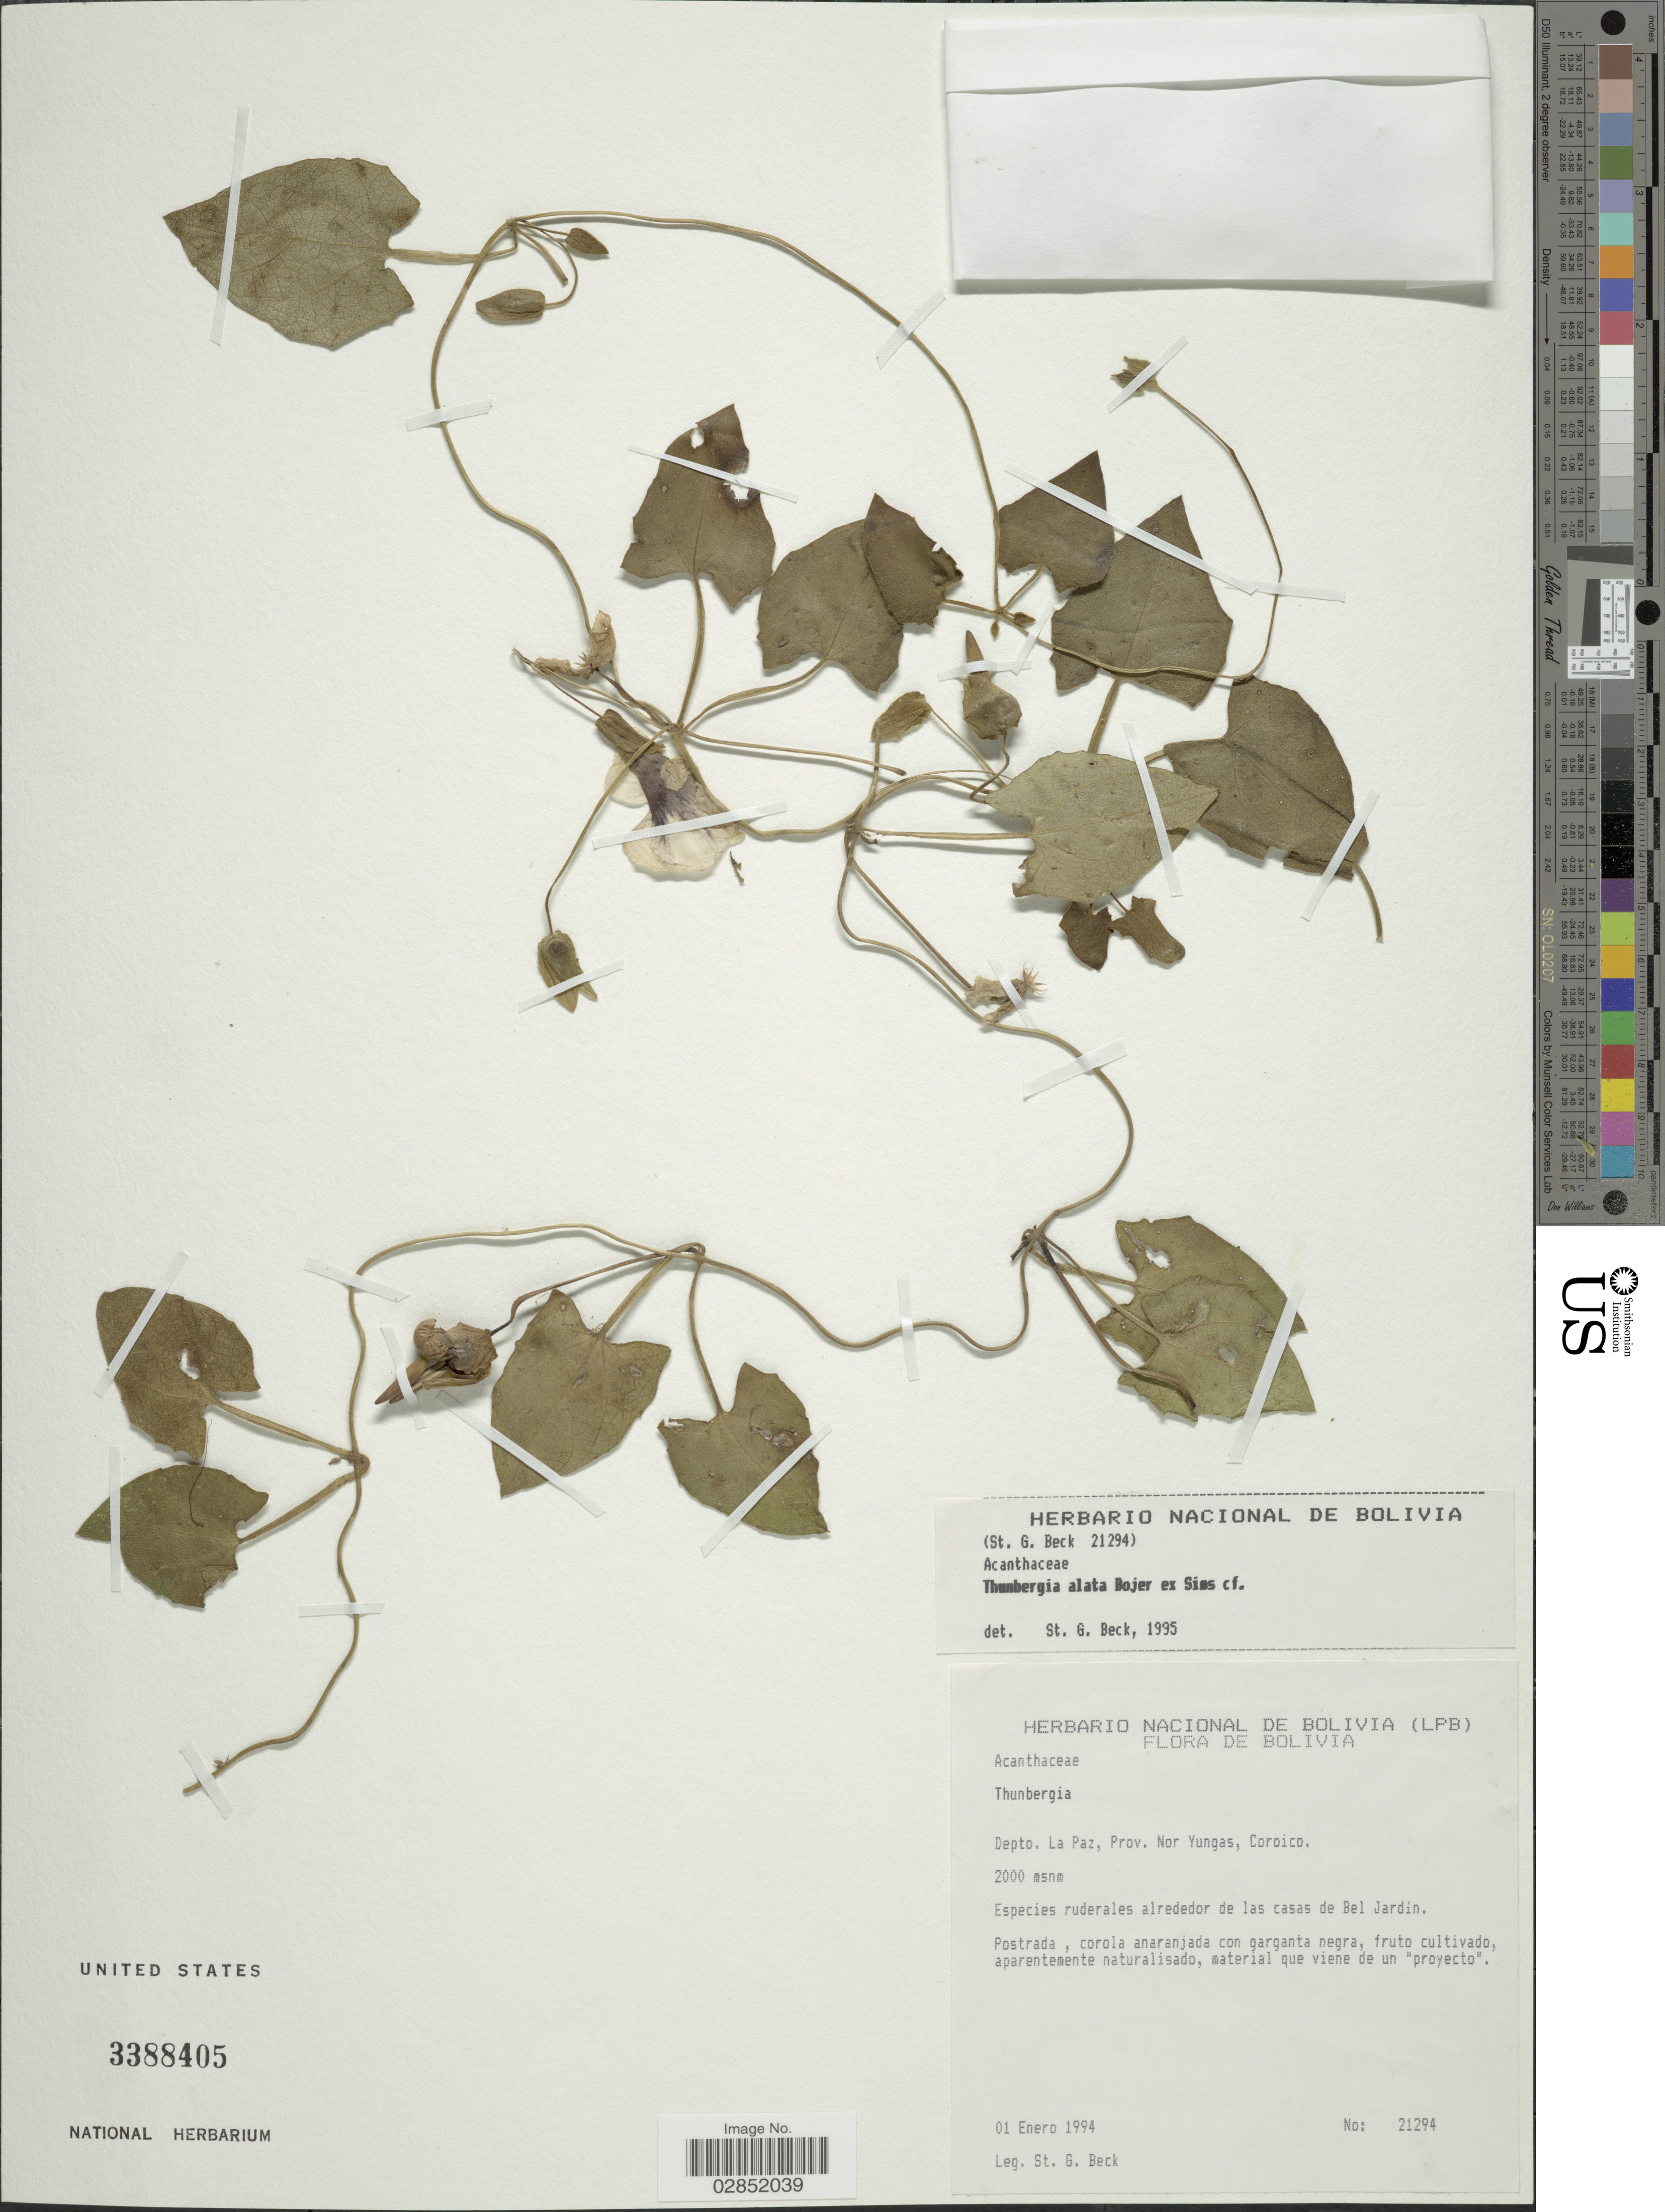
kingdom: Plantae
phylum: Tracheophyta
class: Magnoliopsida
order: Lamiales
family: Acanthaceae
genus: Thunbergia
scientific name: Thunbergia alata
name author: Bojer ex Sims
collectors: S. G. Beck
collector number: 21294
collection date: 1994-01-01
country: Bolivia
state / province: La Paz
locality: Depto. La Paz, Prov. Nor Yungas, Coroico.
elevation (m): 2000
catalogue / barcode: US 3388405